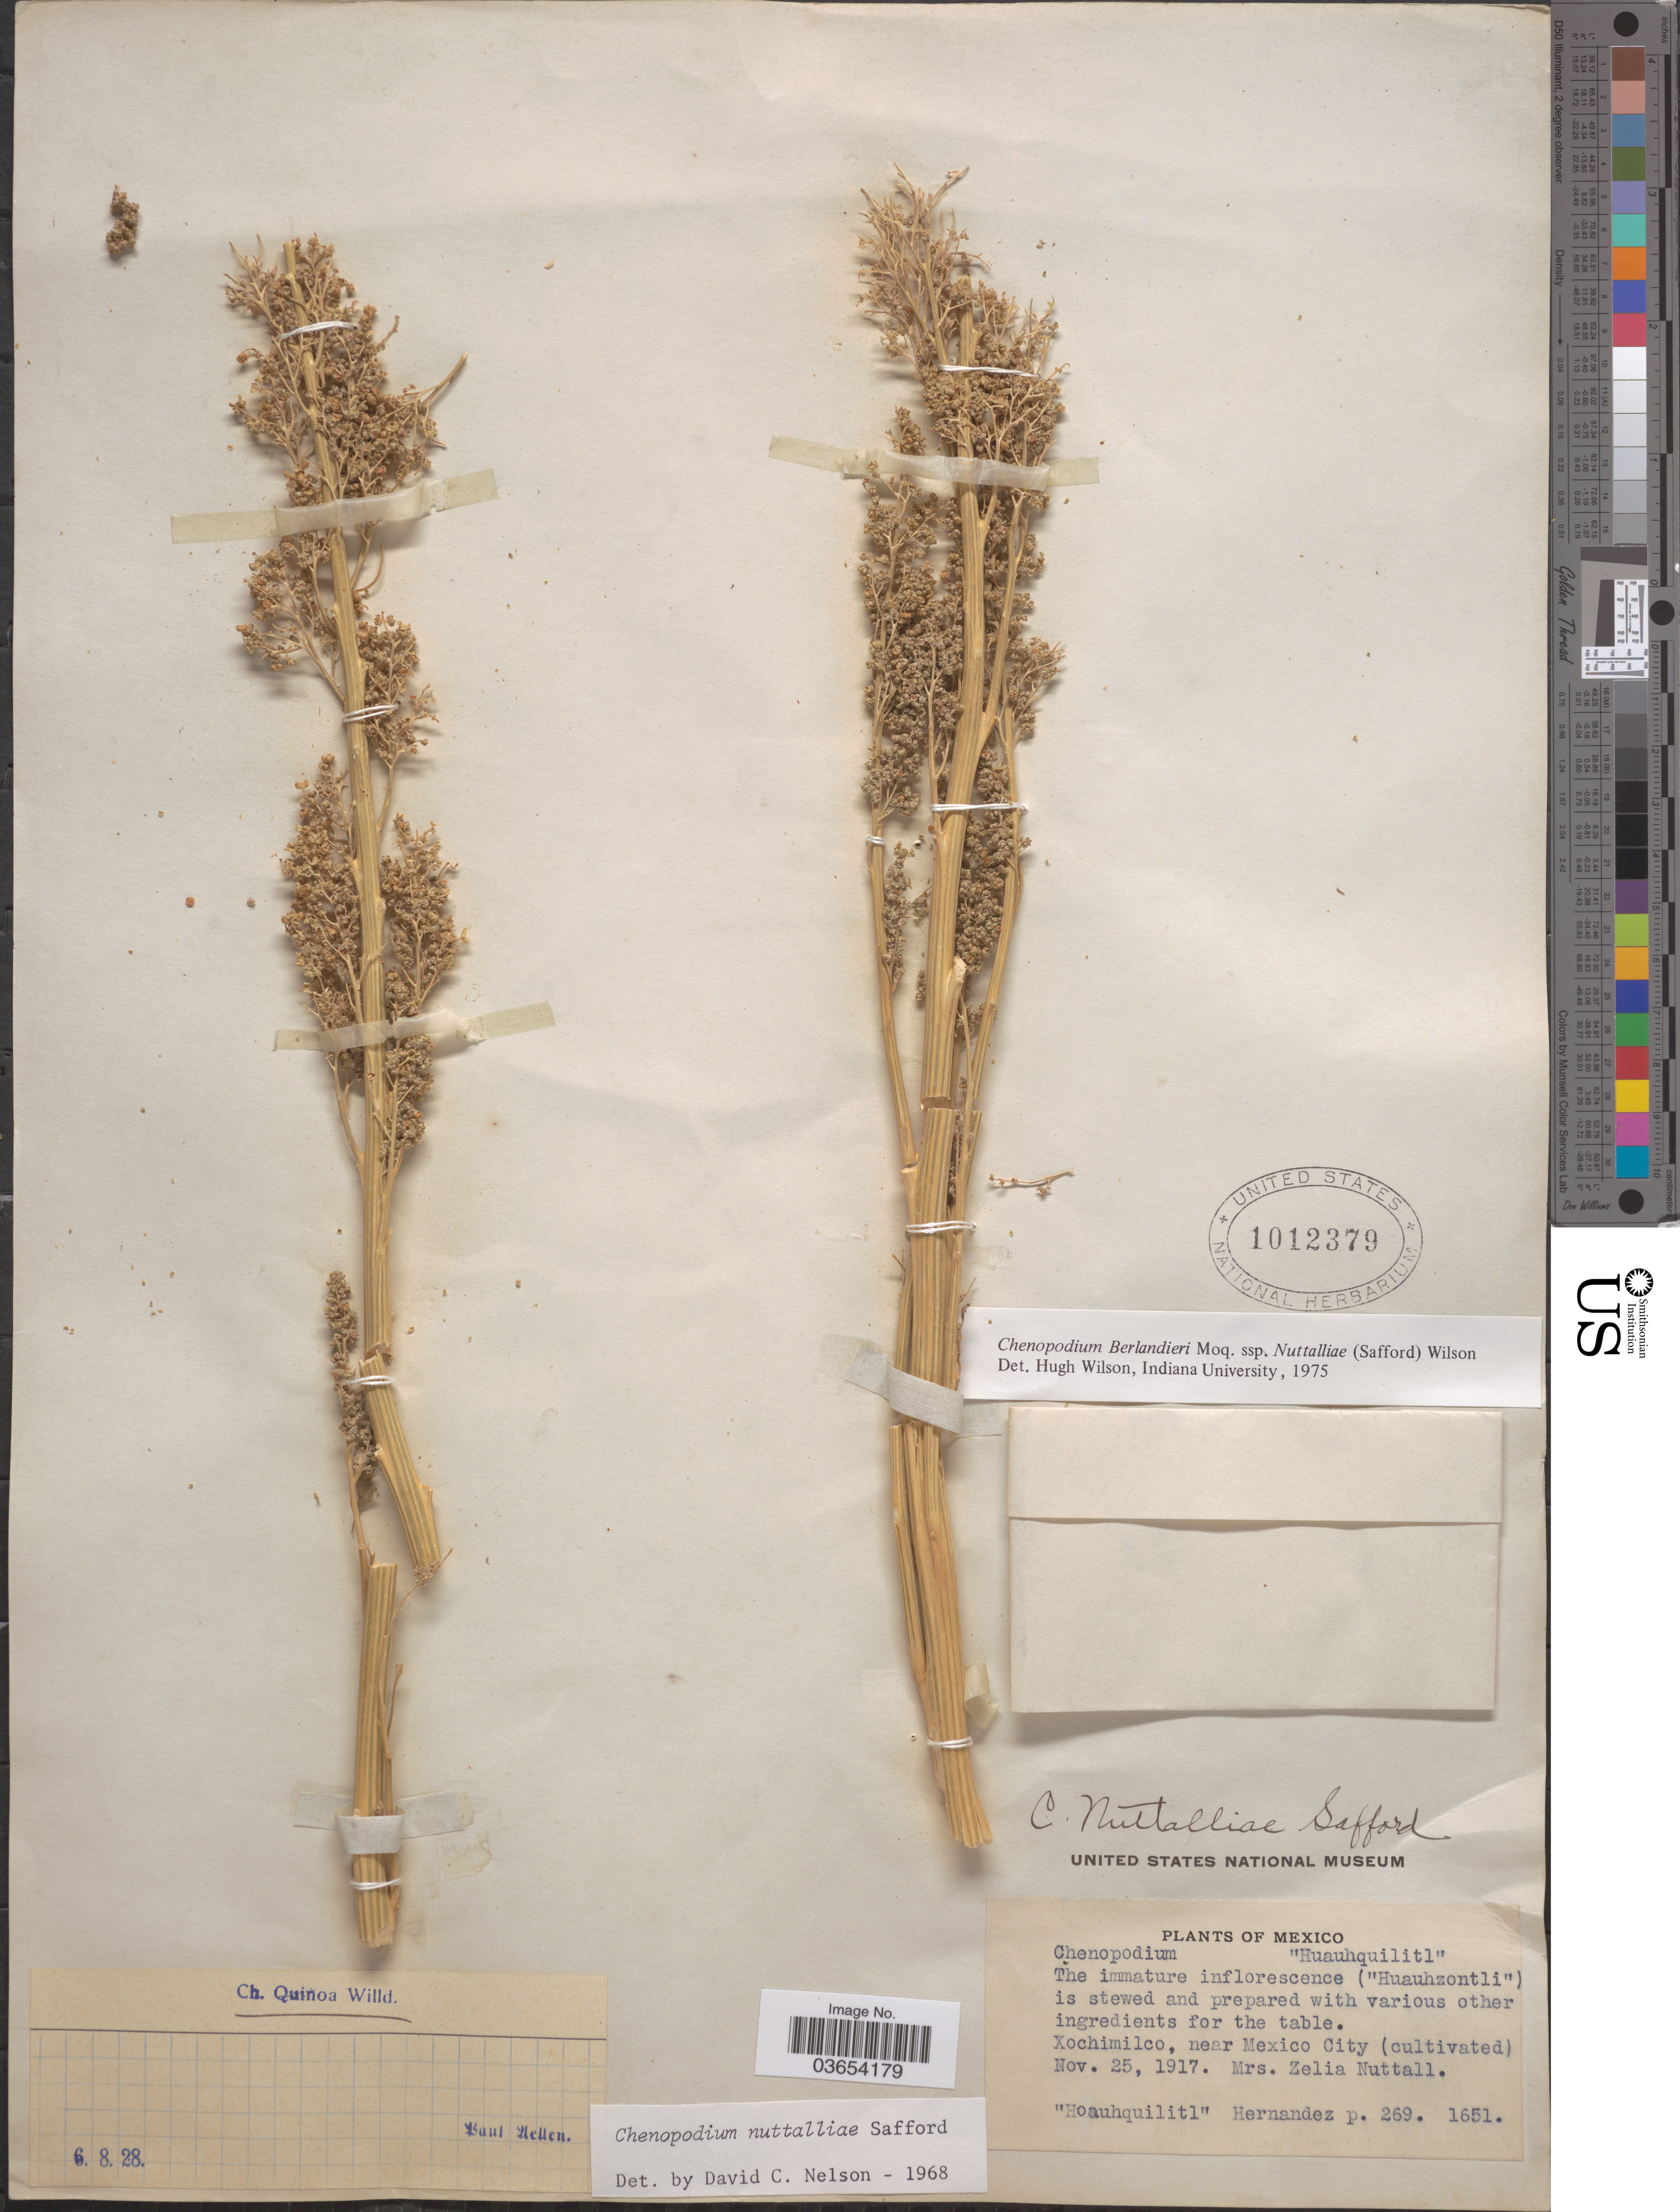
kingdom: Plantae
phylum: Tracheophyta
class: Magnoliopsida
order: Caryophyllales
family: Amaranthaceae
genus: Chenopodium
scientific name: Chenopodium berlandieri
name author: Moq.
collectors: Z. Nuttall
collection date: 1917-11-25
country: Mexico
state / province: México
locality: Xochimilco, near Mexico City.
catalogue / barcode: US 1012379